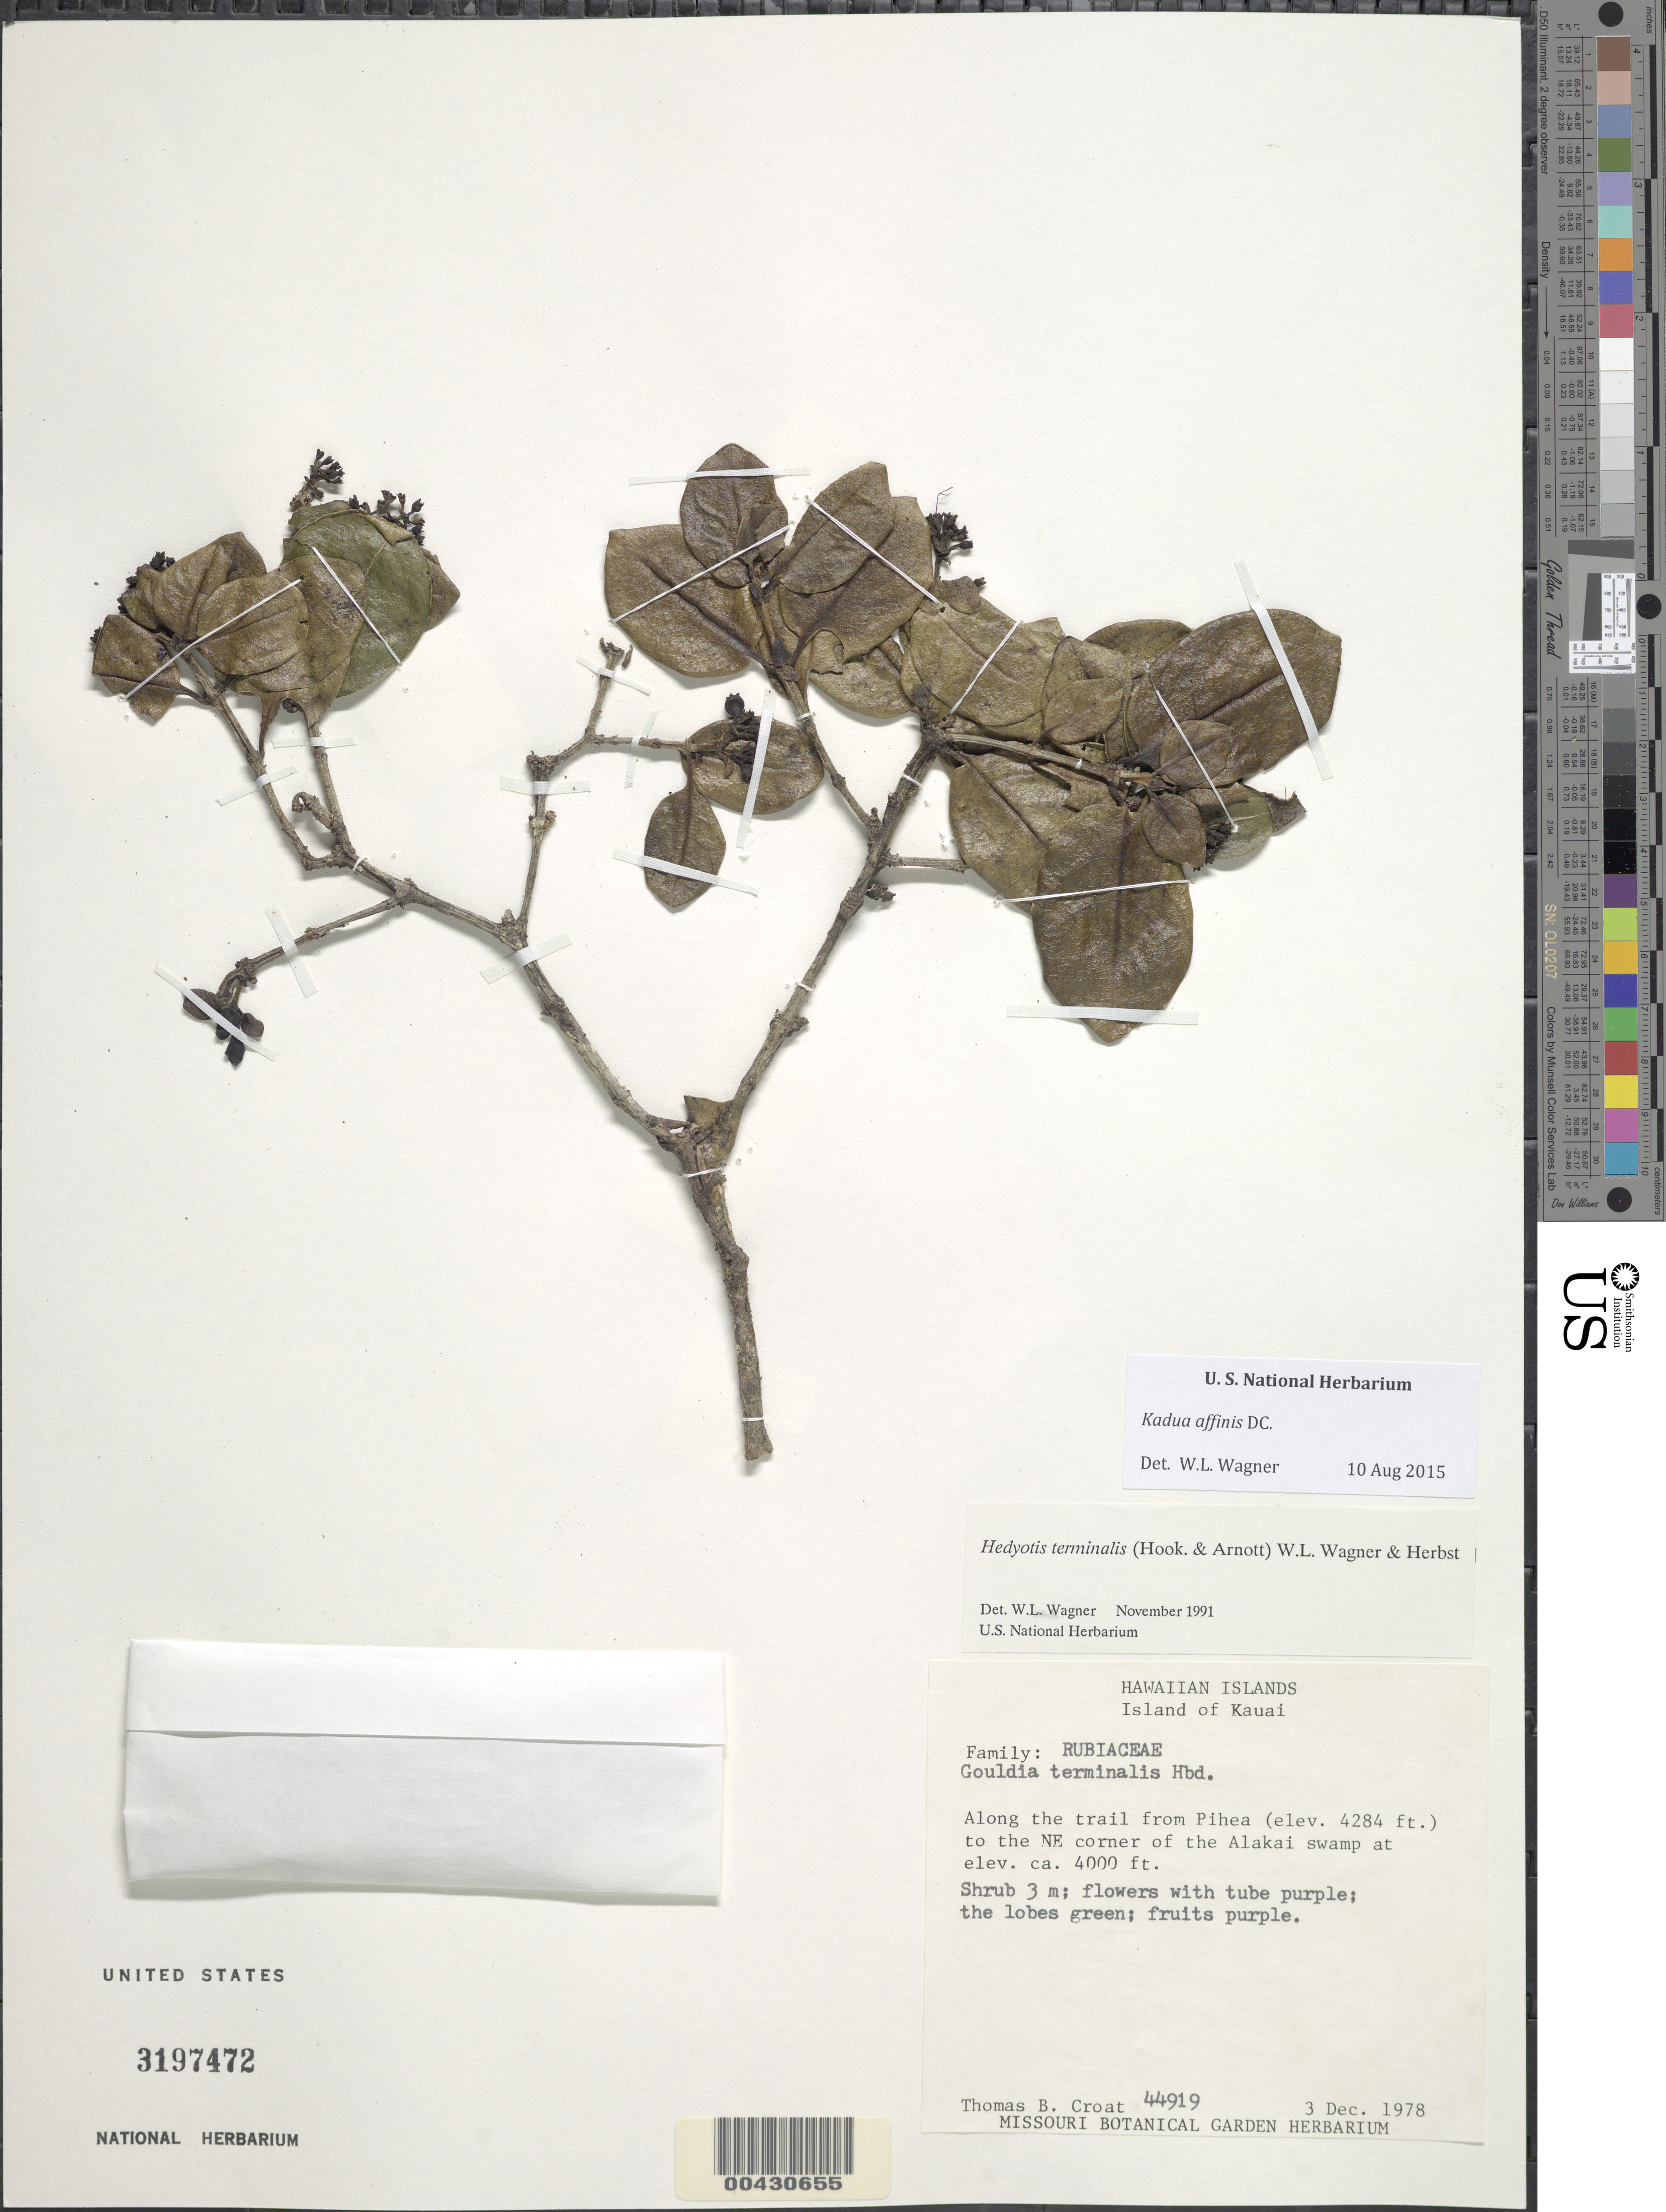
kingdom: Plantae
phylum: Tracheophyta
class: Magnoliopsida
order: Gentianales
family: Rubiaceae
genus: Kadua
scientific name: Kadua affinis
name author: DC.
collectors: T. B. Croat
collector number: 44919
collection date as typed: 3 Dec 1978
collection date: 1978-12-03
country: United States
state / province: Hawaii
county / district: Kauai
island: Kaua'i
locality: Along the trail from Pihea to the northeast corner of the Alakai swamp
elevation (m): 1219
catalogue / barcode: US 3197472